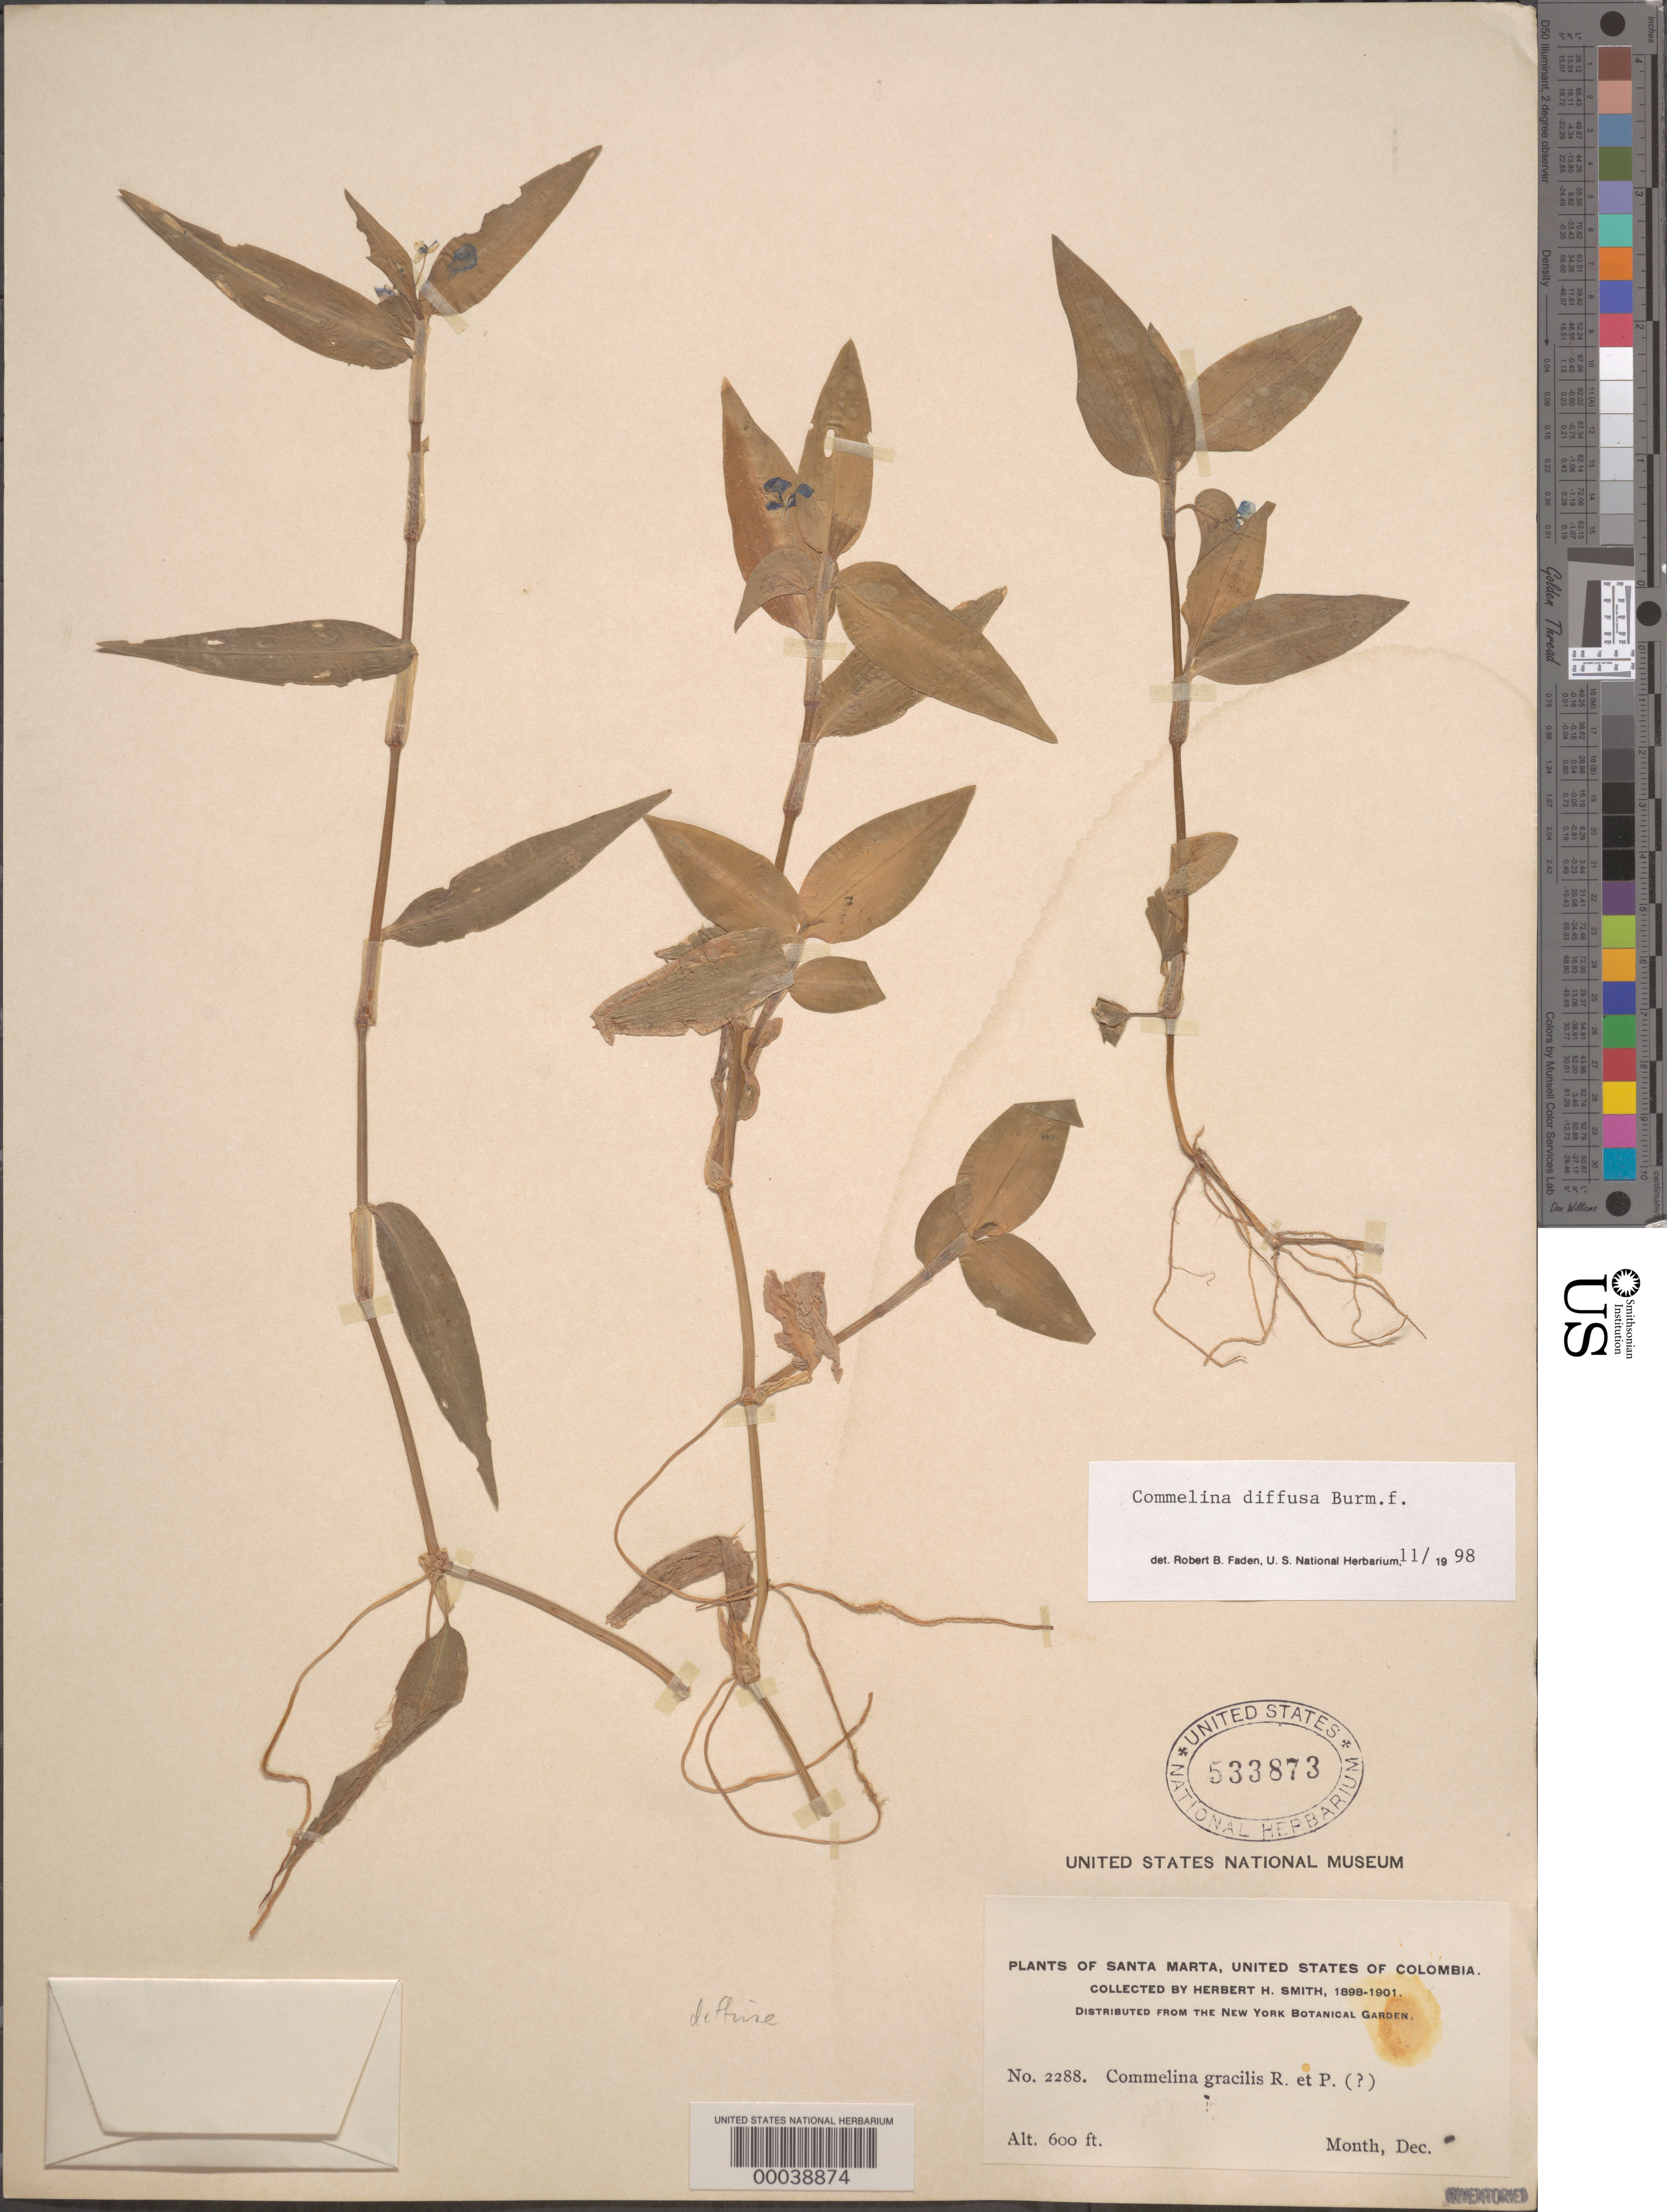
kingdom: Plantae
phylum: Tracheophyta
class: Liliopsida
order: Commelinales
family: Commelinaceae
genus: Commelina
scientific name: Commelina diffusa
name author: Burm. f.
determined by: Faden, Robert B., (US), Smithsonian Institution - National Museum of Natural History (UNITED STATES)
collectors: Herbert H. Smith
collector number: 2288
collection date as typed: Dec 1898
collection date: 1898-12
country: Colombia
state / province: Magdalena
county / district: Santa Marta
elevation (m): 183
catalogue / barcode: US 533873